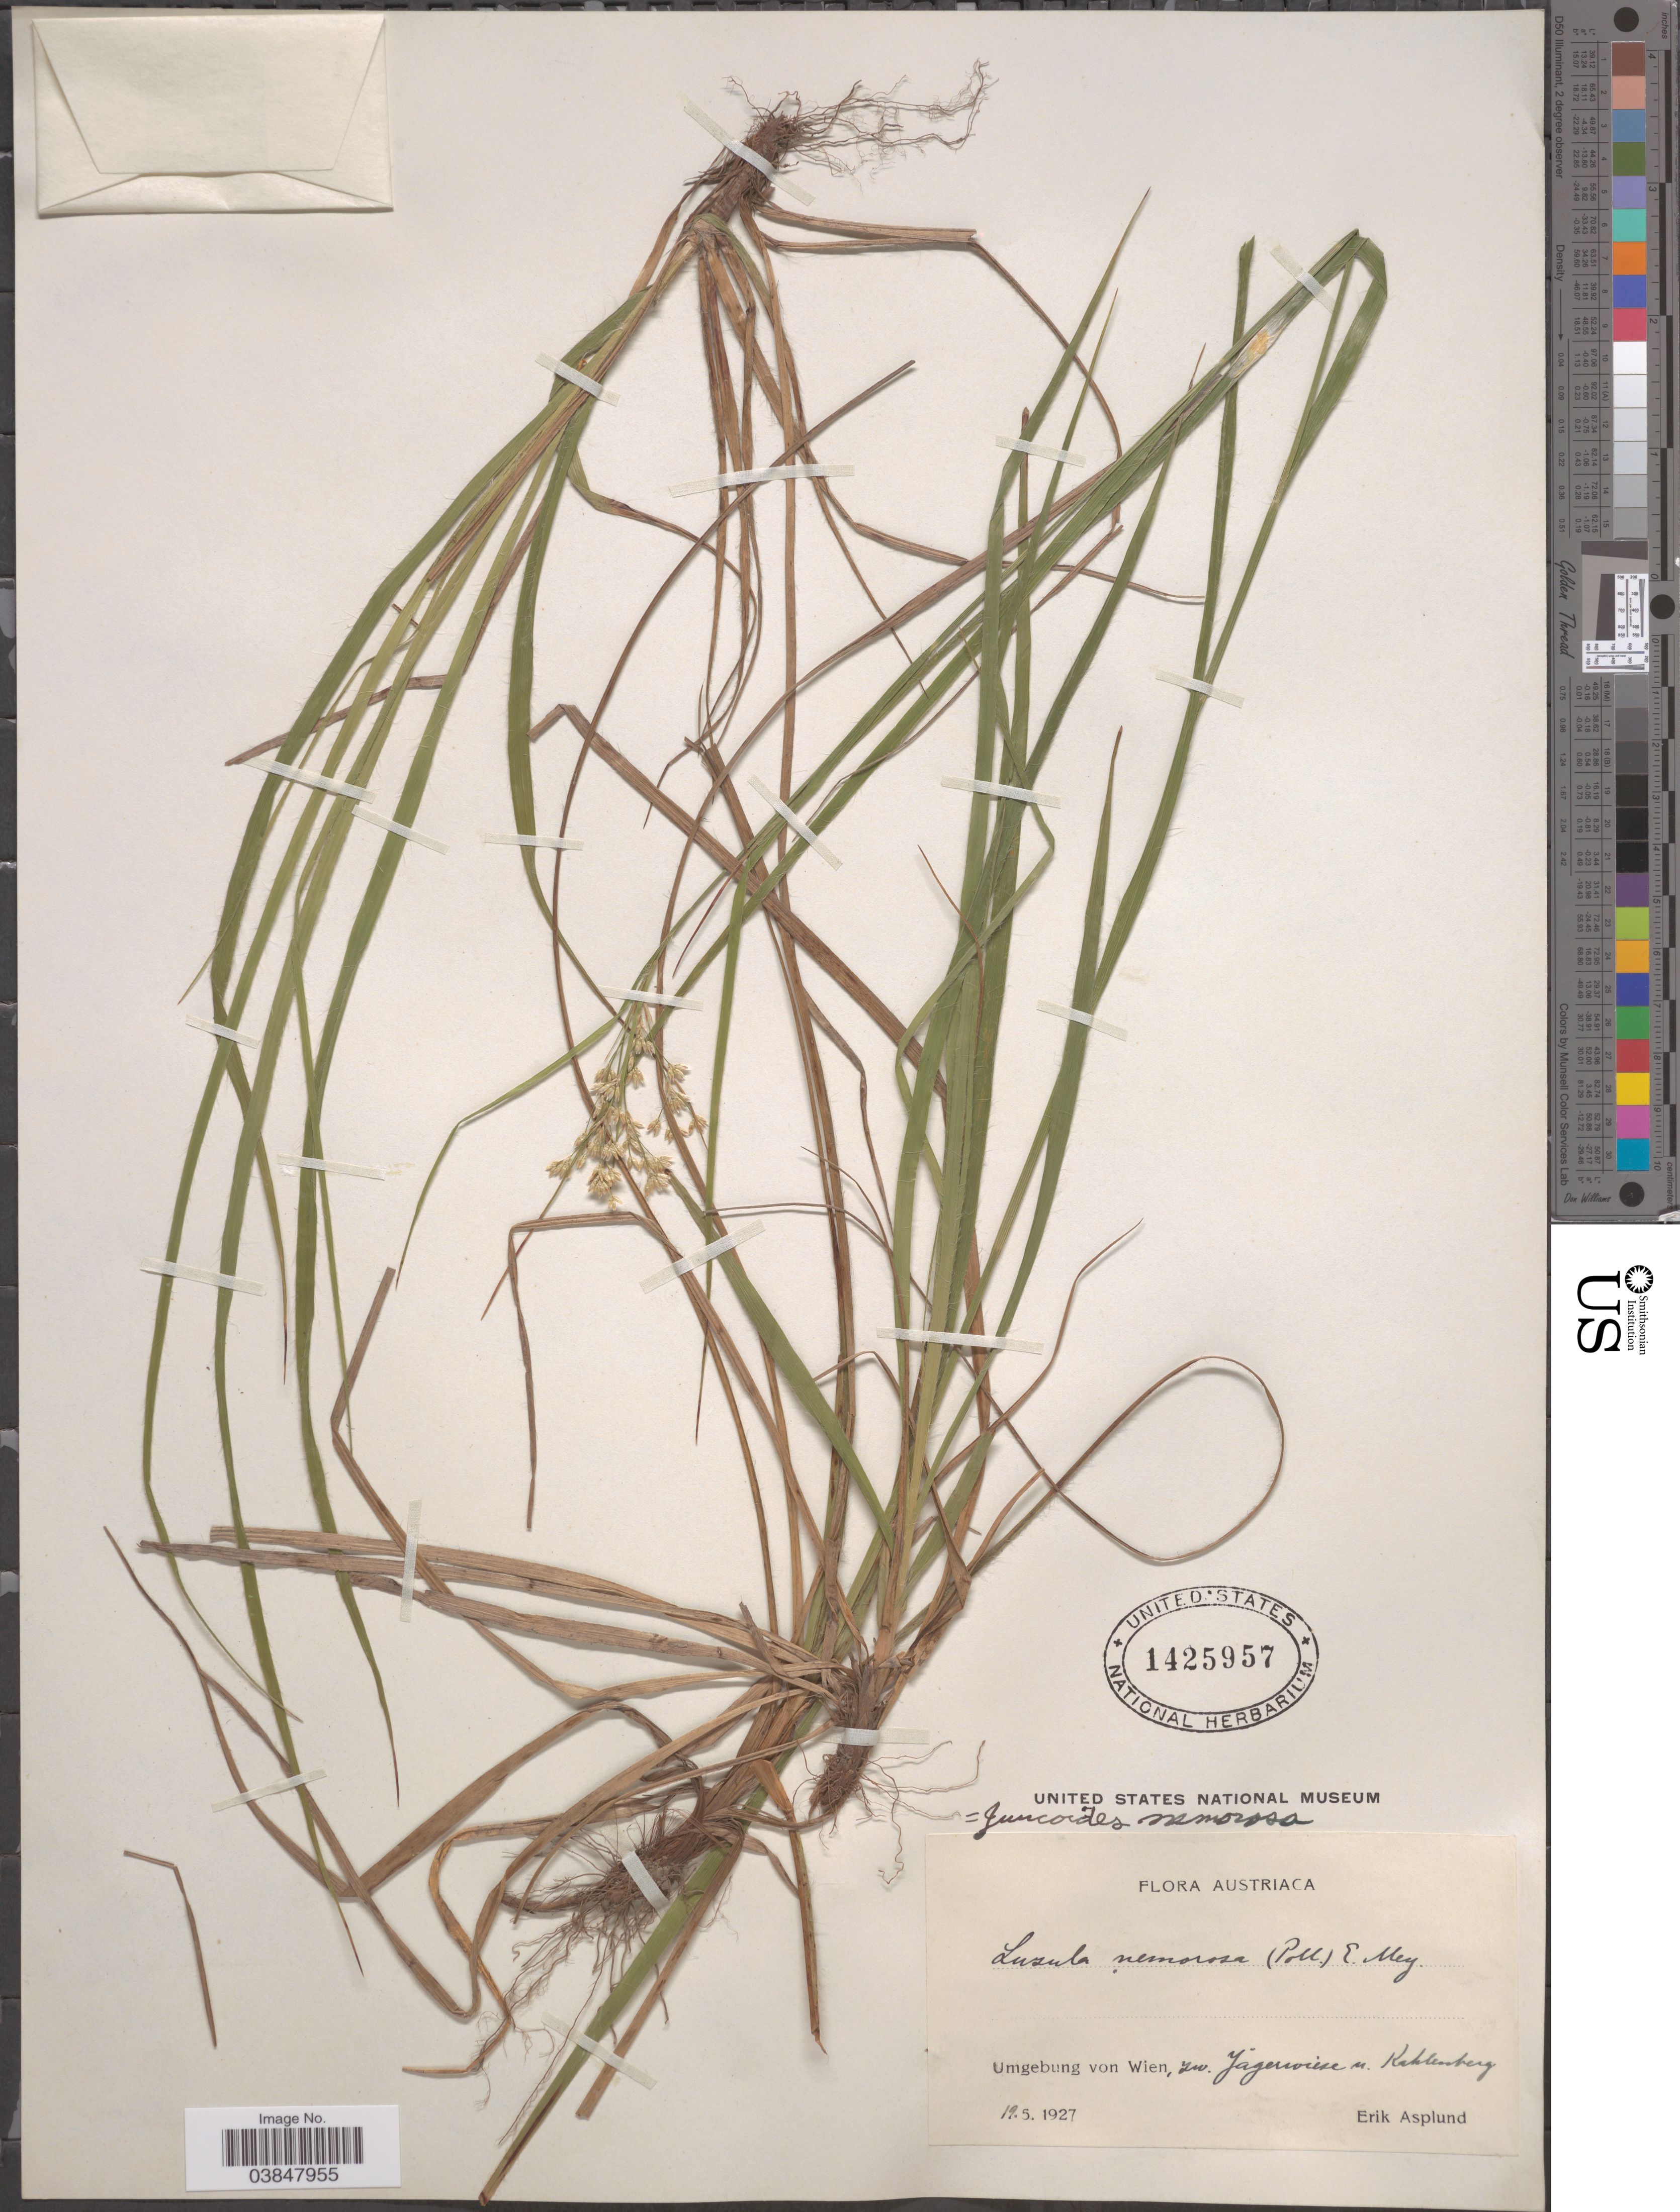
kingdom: Plantae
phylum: Tracheophyta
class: Liliopsida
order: Poales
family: Juncaceae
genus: Luzula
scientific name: Luzula luzuloides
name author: (Lam.) Dandy & Wilmott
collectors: E. Asplund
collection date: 1927-05-19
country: Austria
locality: Umgebung von Wien, zw. Jágerrviere n. Kahlenberg.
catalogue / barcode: US 1425957